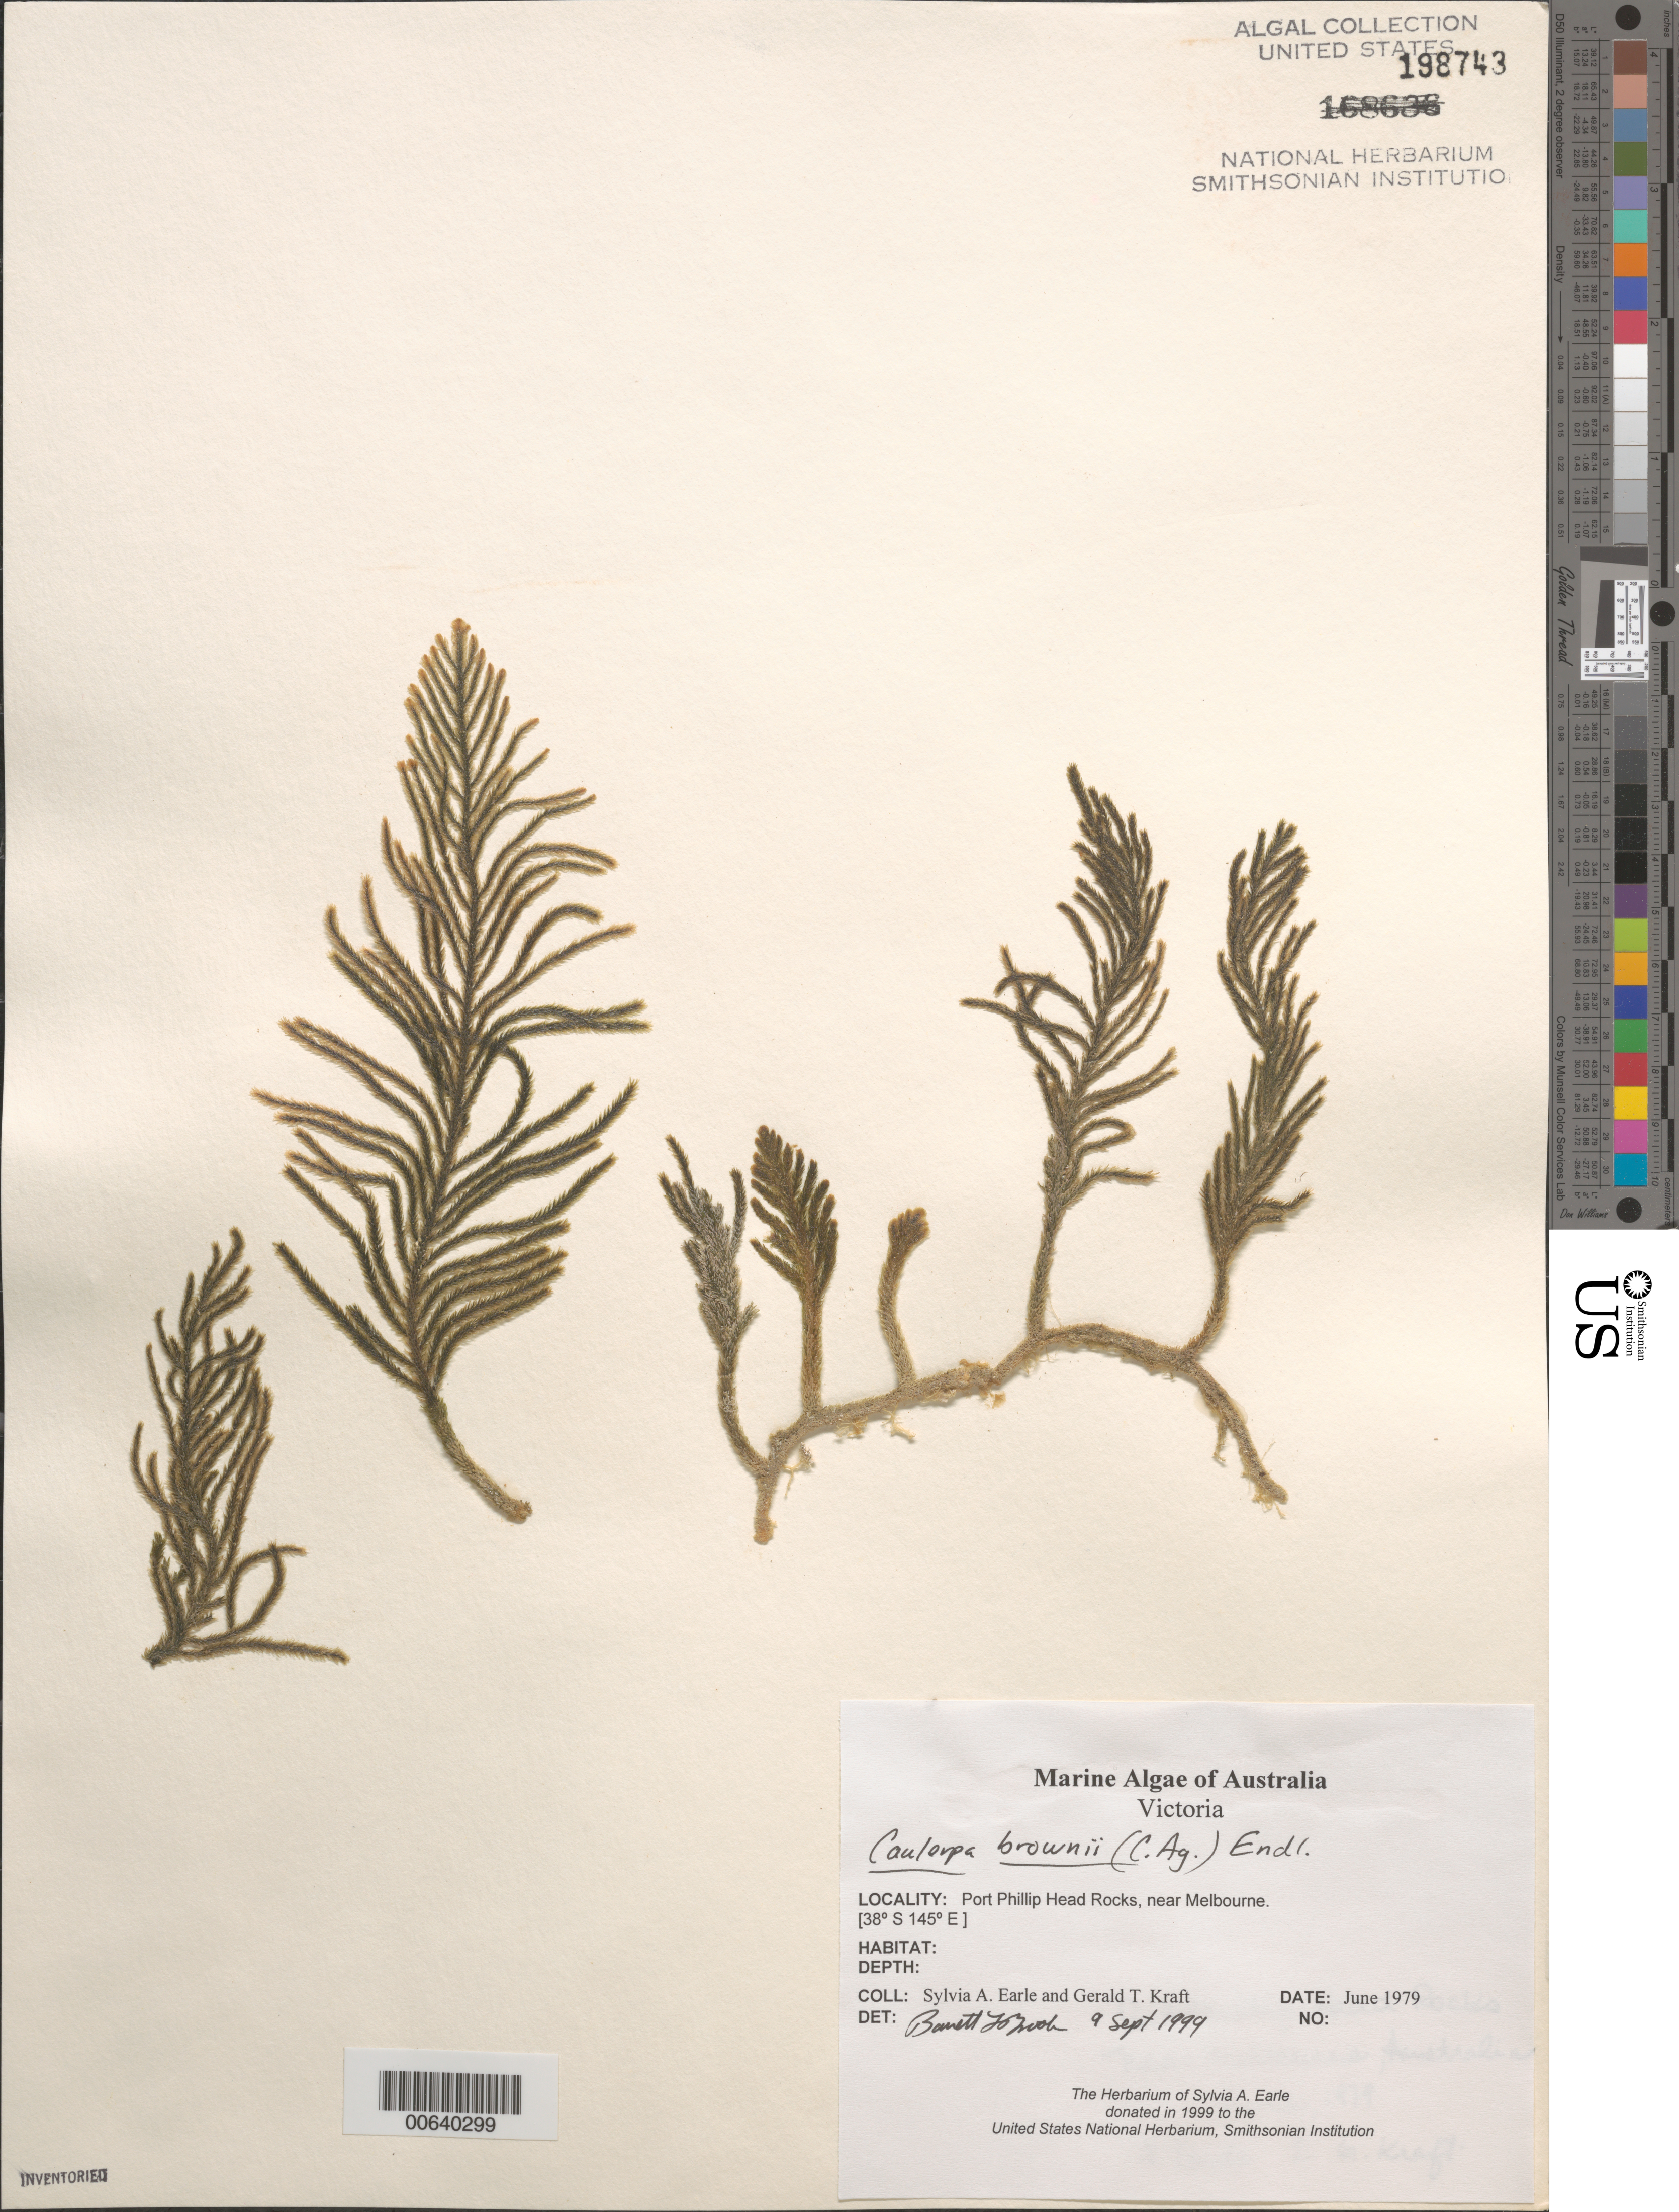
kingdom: Plantae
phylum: Chlorophyta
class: Ulvophyceae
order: Bryopsidales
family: Caulerpaceae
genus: Caulerpa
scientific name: Caulerpa brownii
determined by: Brooks, B. L., (BOT), Smithsonian Institution - National Museum of Natural History (UNITED STATES)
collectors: S. A. Earle & G. T. Kraft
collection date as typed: Jun 1979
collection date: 1979-06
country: Australia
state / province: Victoria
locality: Port Phillip Head Rocks, near Melbourne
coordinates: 38 S, 145 E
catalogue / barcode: US 198743